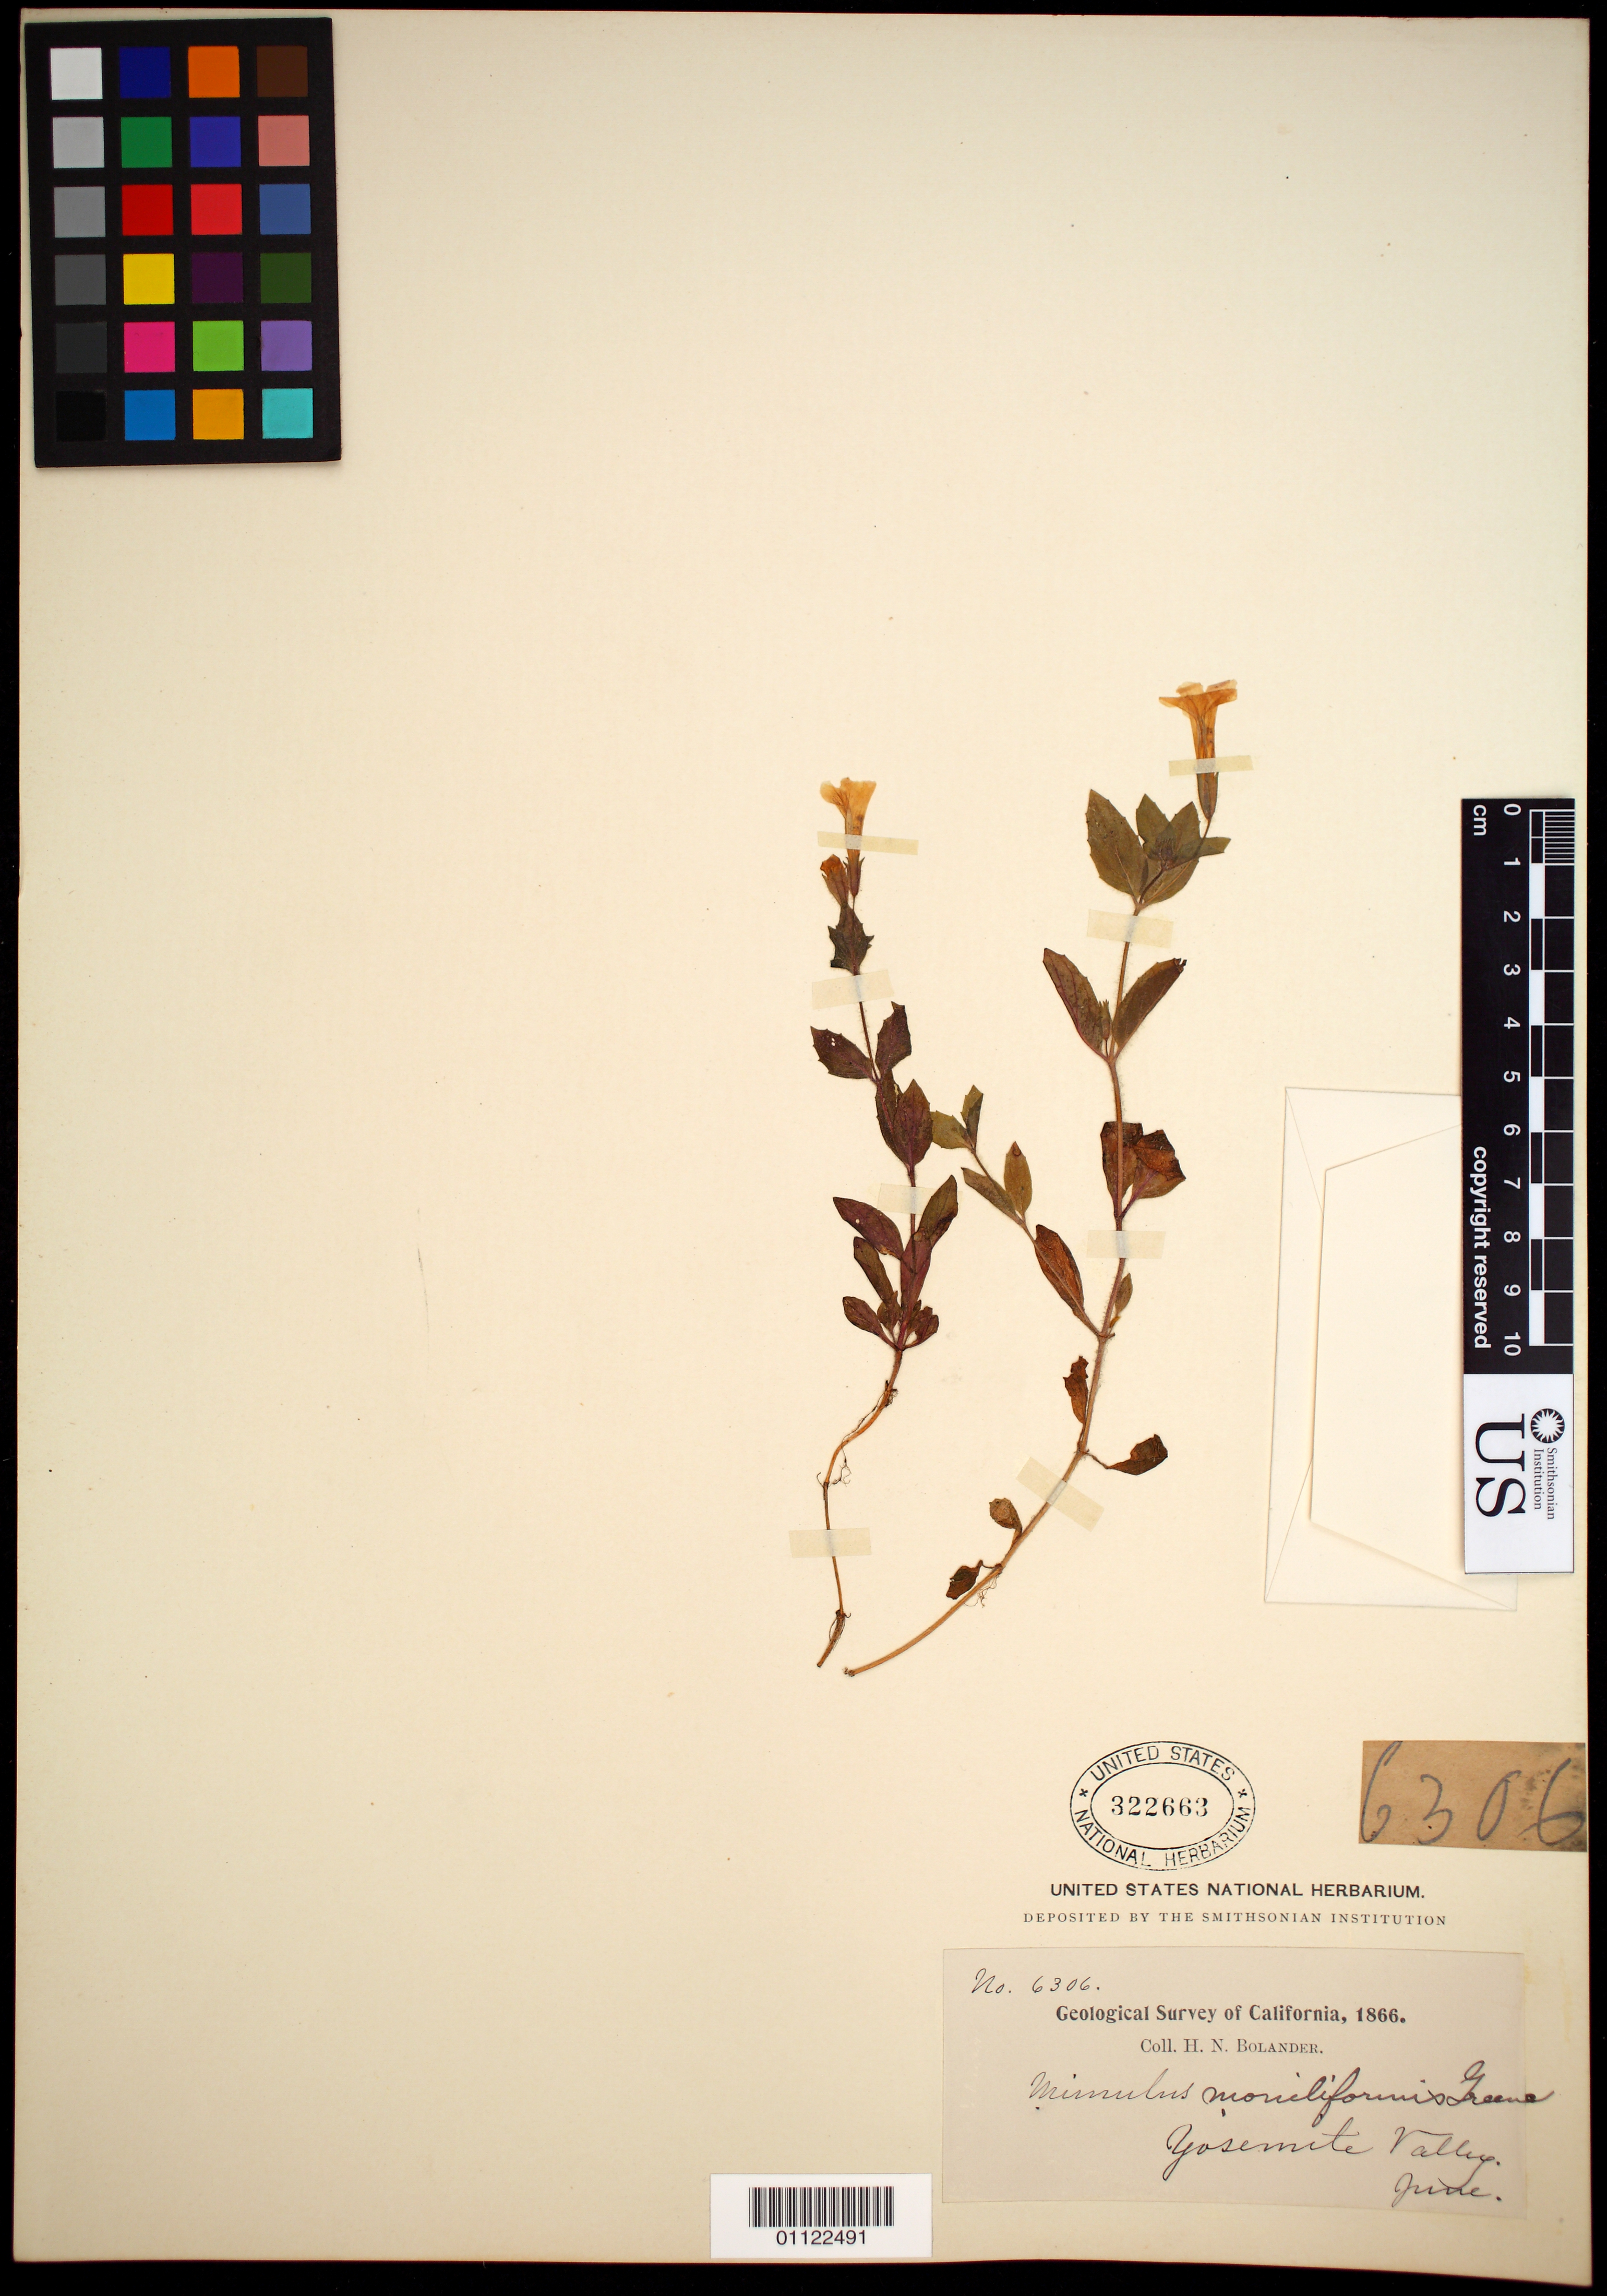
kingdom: Plantae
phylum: Tracheophyta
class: Magnoliopsida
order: Lamiales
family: Phrymaceae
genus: Mimulus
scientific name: Mimulus moniliformis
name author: Greene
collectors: H. Bolander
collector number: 6306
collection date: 1866-06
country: United States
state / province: California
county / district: Mariposa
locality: Yosemite Valley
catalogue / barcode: US 322663